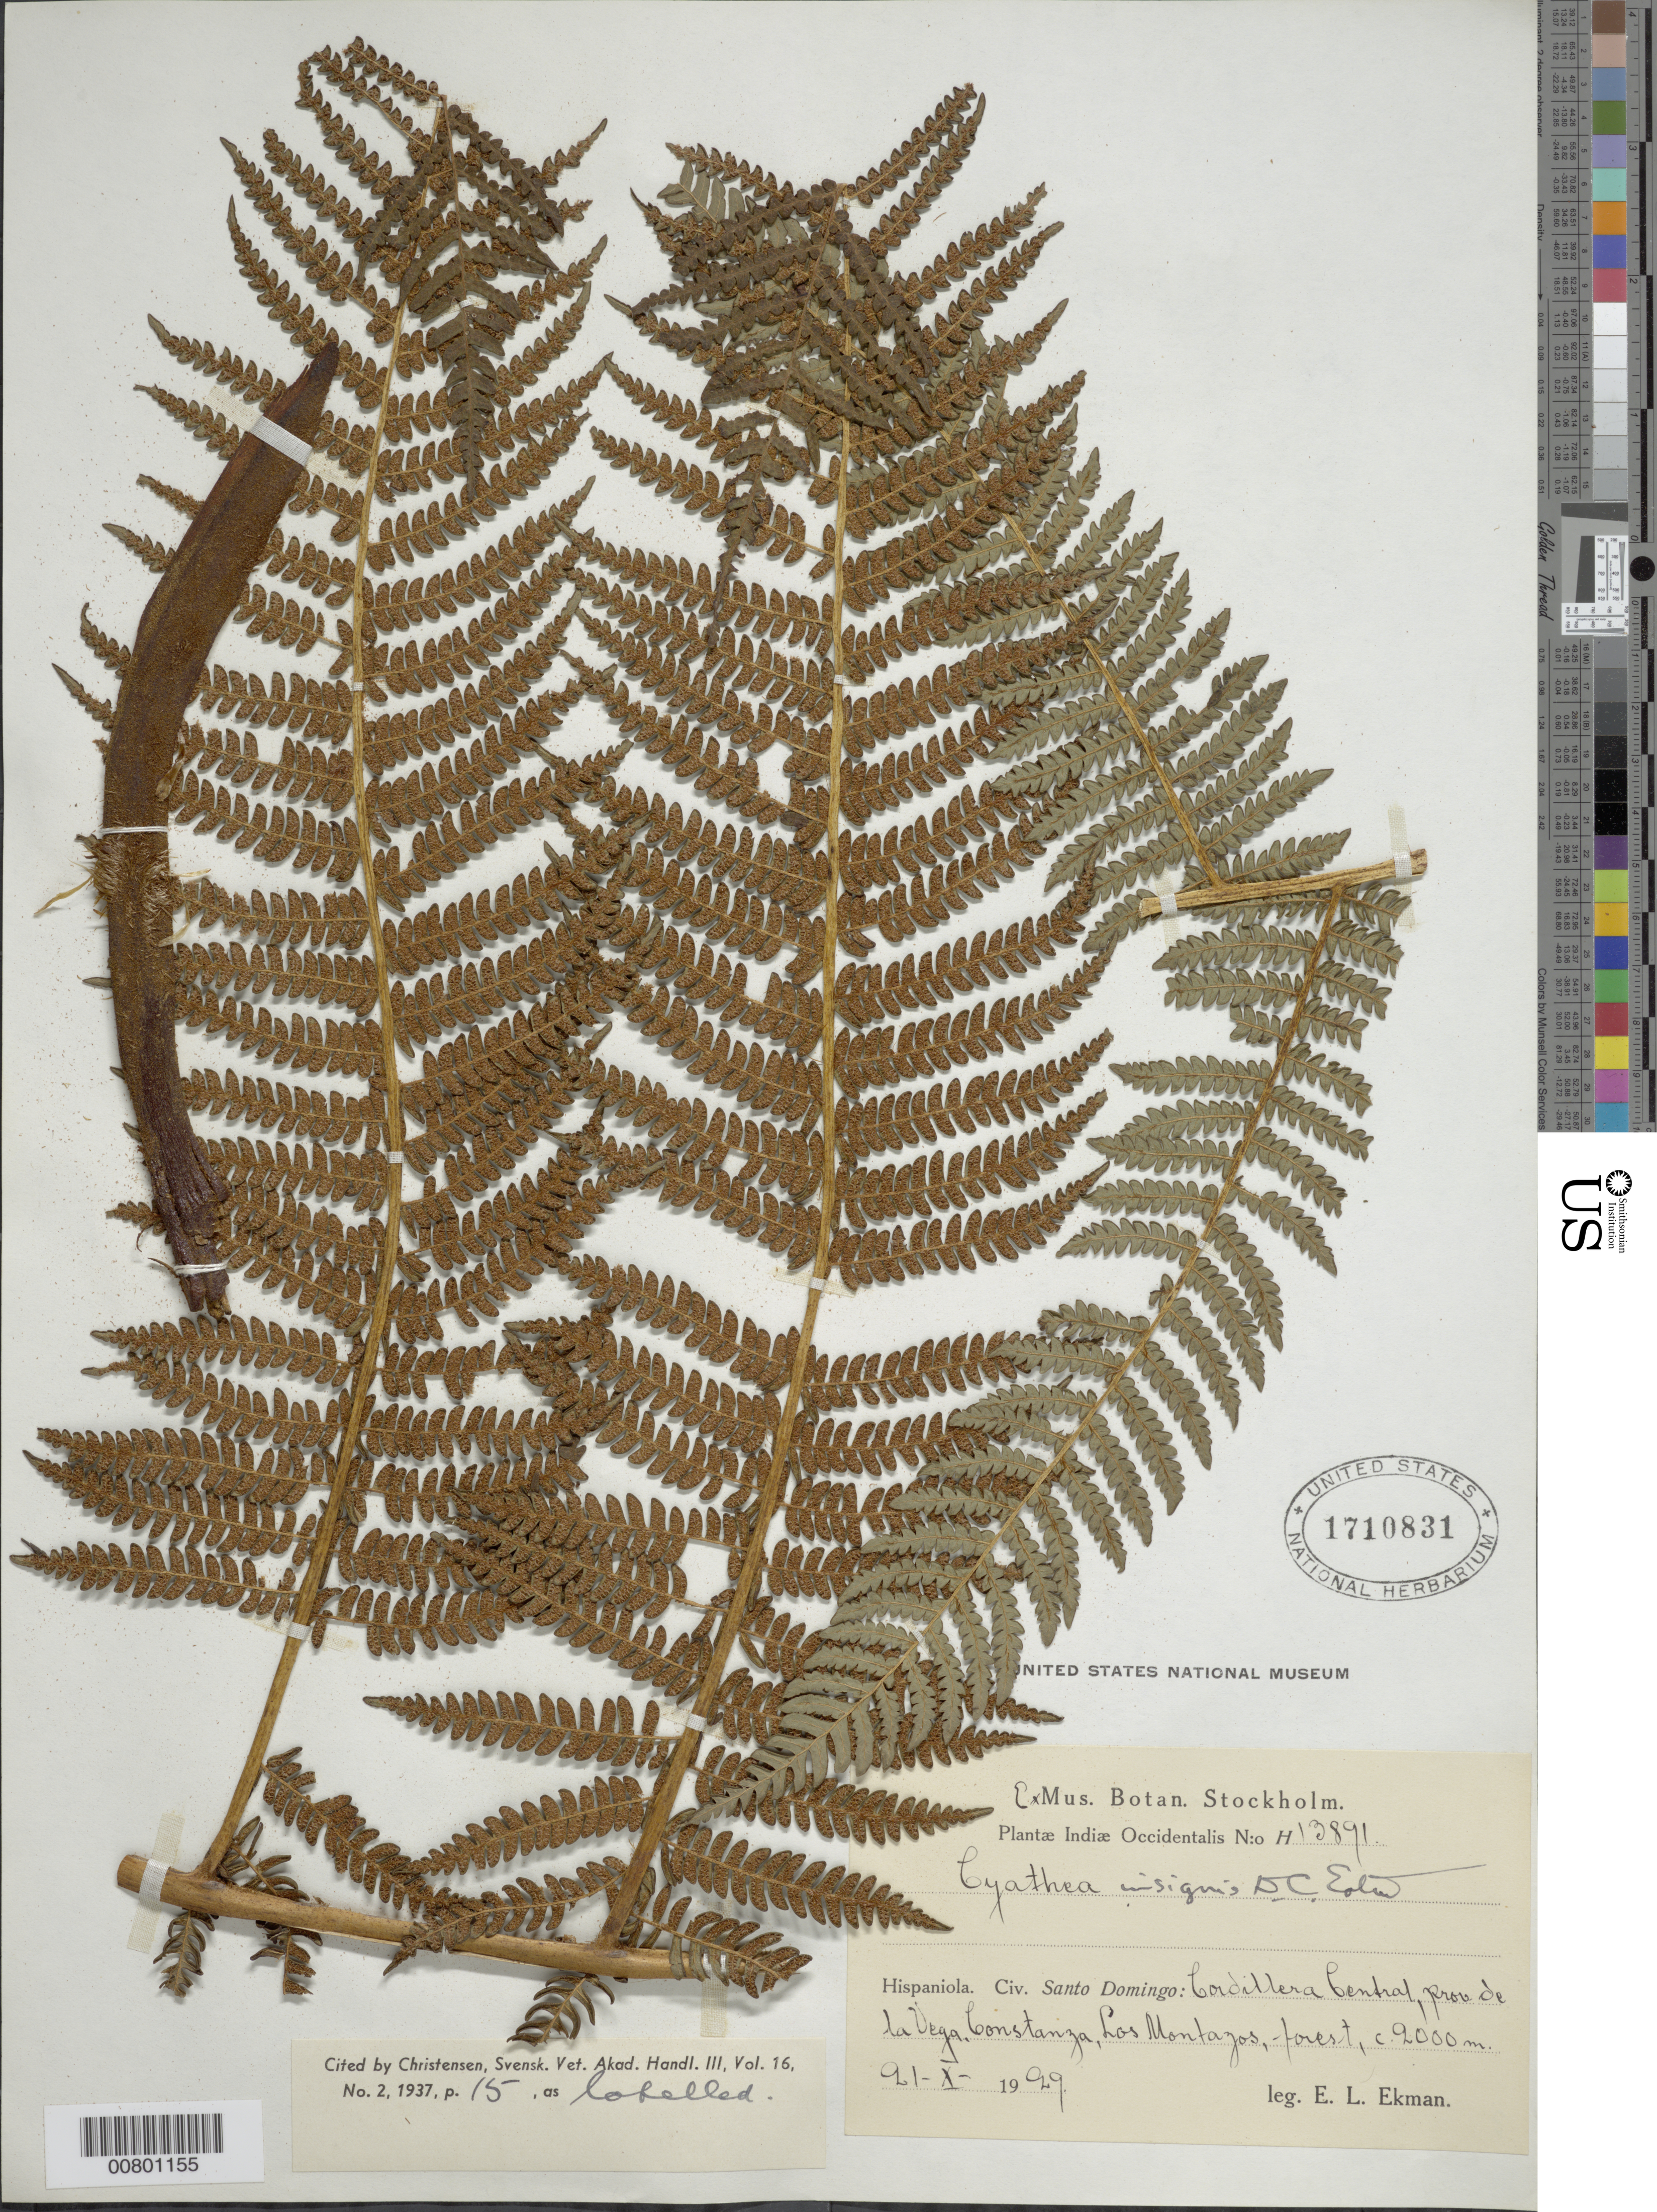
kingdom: Plantae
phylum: Tracheophyta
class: Polypodiopsida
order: Cyatheales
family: Cyatheaceae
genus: Sphaeropteris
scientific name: Sphaeropteris insignis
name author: (Eaton) R.M. Tryon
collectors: E. L. Ekman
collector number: H 13891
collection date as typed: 21 Oct 1929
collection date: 1929-10-21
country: Dominican Republic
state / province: La Vega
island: Hispaniola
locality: Cordillera Central, Bonstanza, Los Montazos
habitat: Forest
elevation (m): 2000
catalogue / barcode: US 1710831